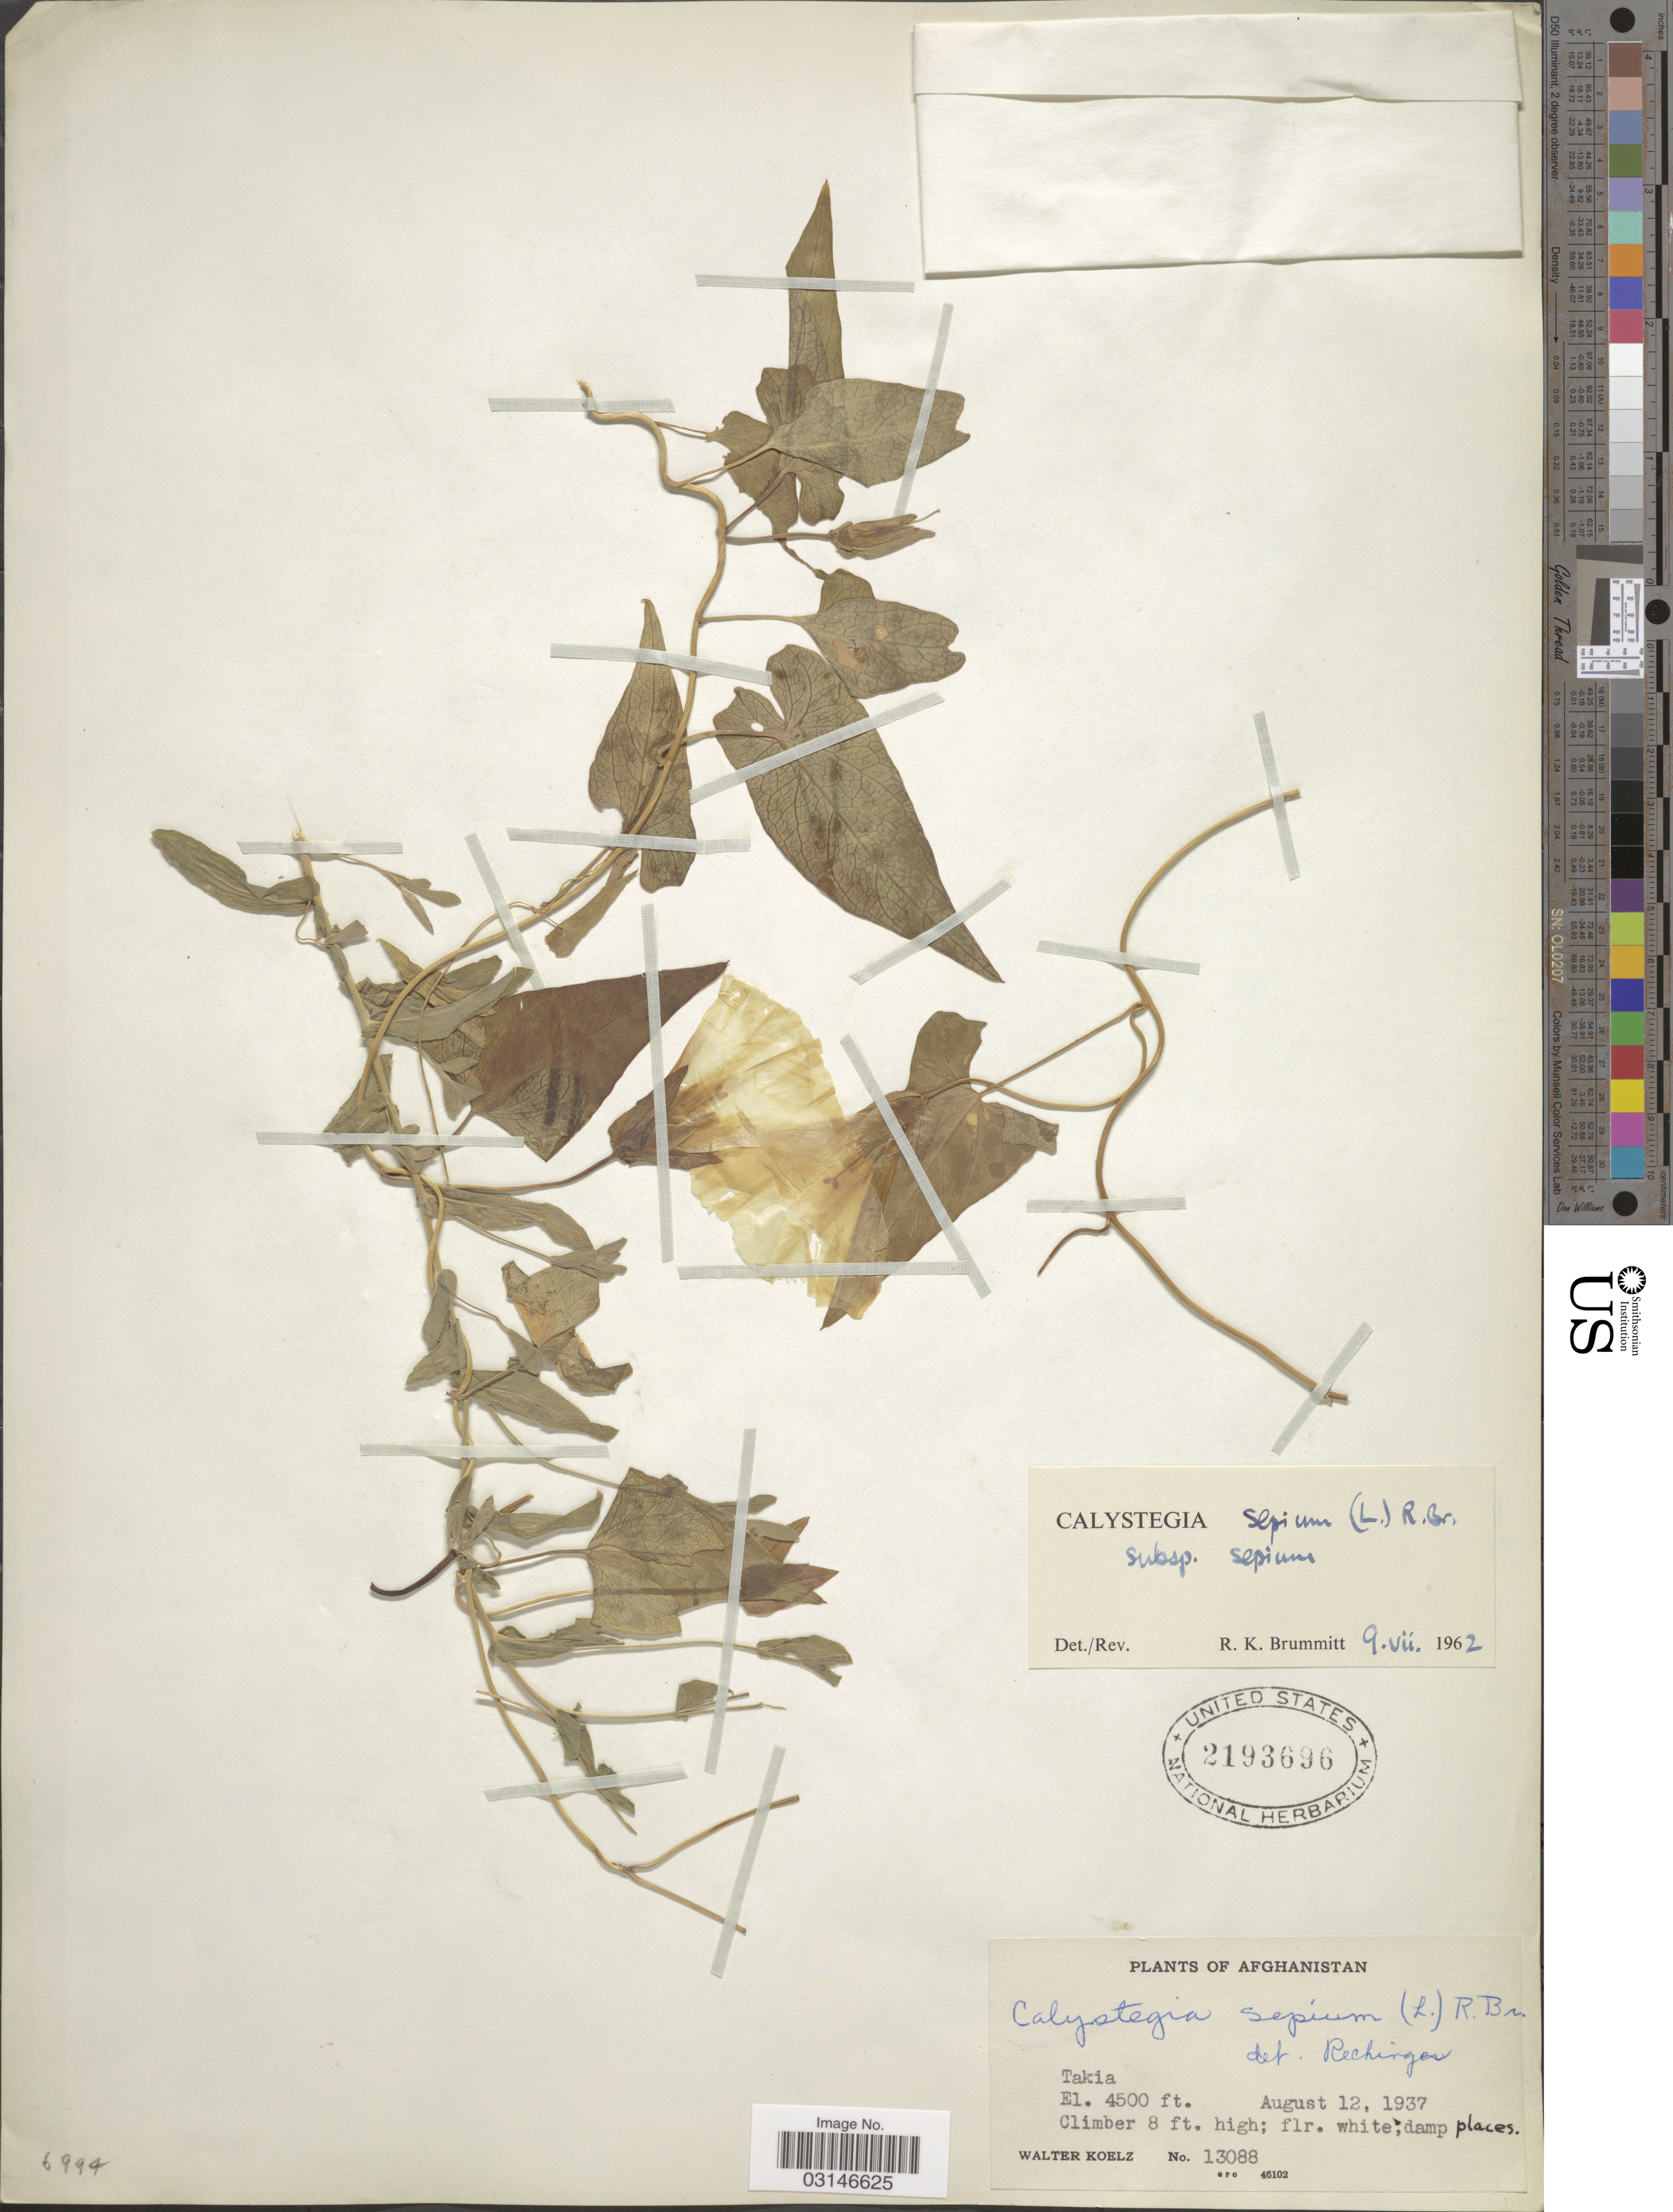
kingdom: Plantae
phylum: Tracheophyta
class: Magnoliopsida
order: Solanales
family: Convolvulaceae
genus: Calystegia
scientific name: Calystegia sepium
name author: (L.) R. Br.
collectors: W. N. Koelz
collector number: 13088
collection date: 1937-08-12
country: Afghanistan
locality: Takia.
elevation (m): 1372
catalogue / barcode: US 2193696